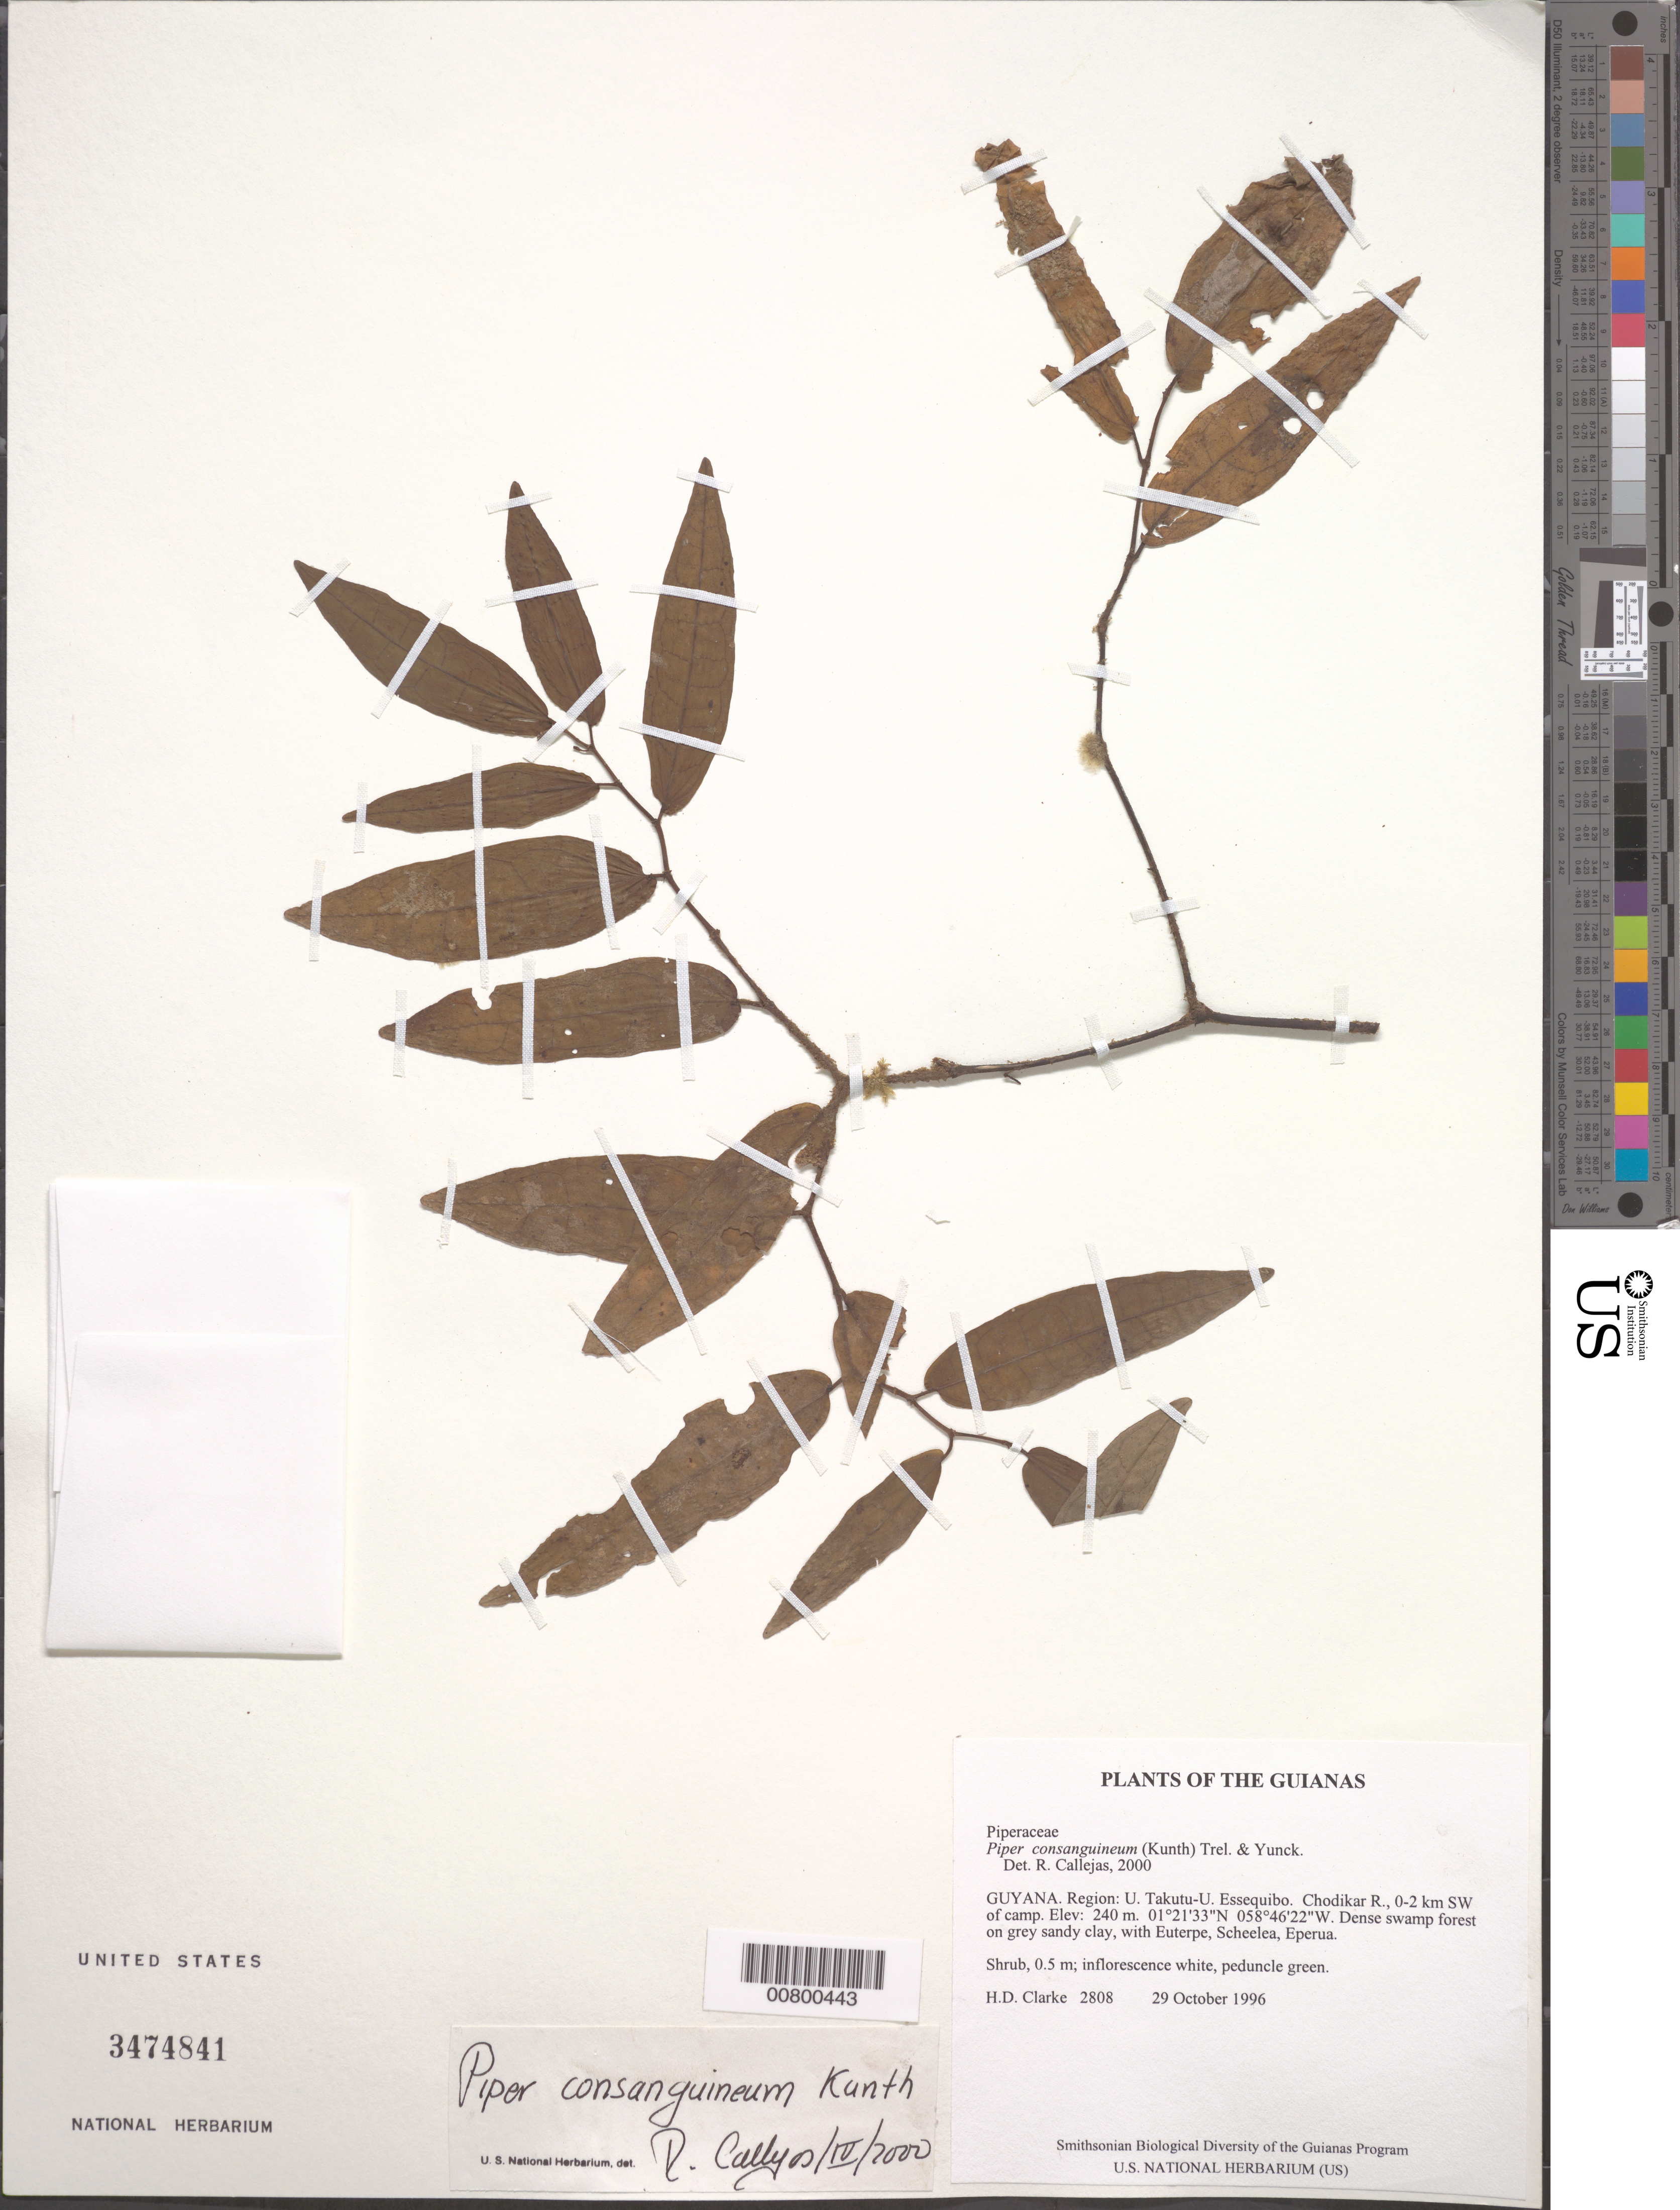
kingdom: Plantae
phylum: Tracheophyta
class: Magnoliopsida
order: Piperales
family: Piperaceae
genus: Piper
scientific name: Piper consanguineum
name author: Kunth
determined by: Callejas, Ricardo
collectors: H. D. Clarke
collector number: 2808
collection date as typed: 29 October 1996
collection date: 1996-10-29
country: Guyana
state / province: U. Takutu-U. Essequibo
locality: Chodikar R., 0-2 km SW of camp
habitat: Dense swamp forest on grey sandy clay, with Euterpe, Scheelea, Eperua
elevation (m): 240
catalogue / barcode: US 3474841